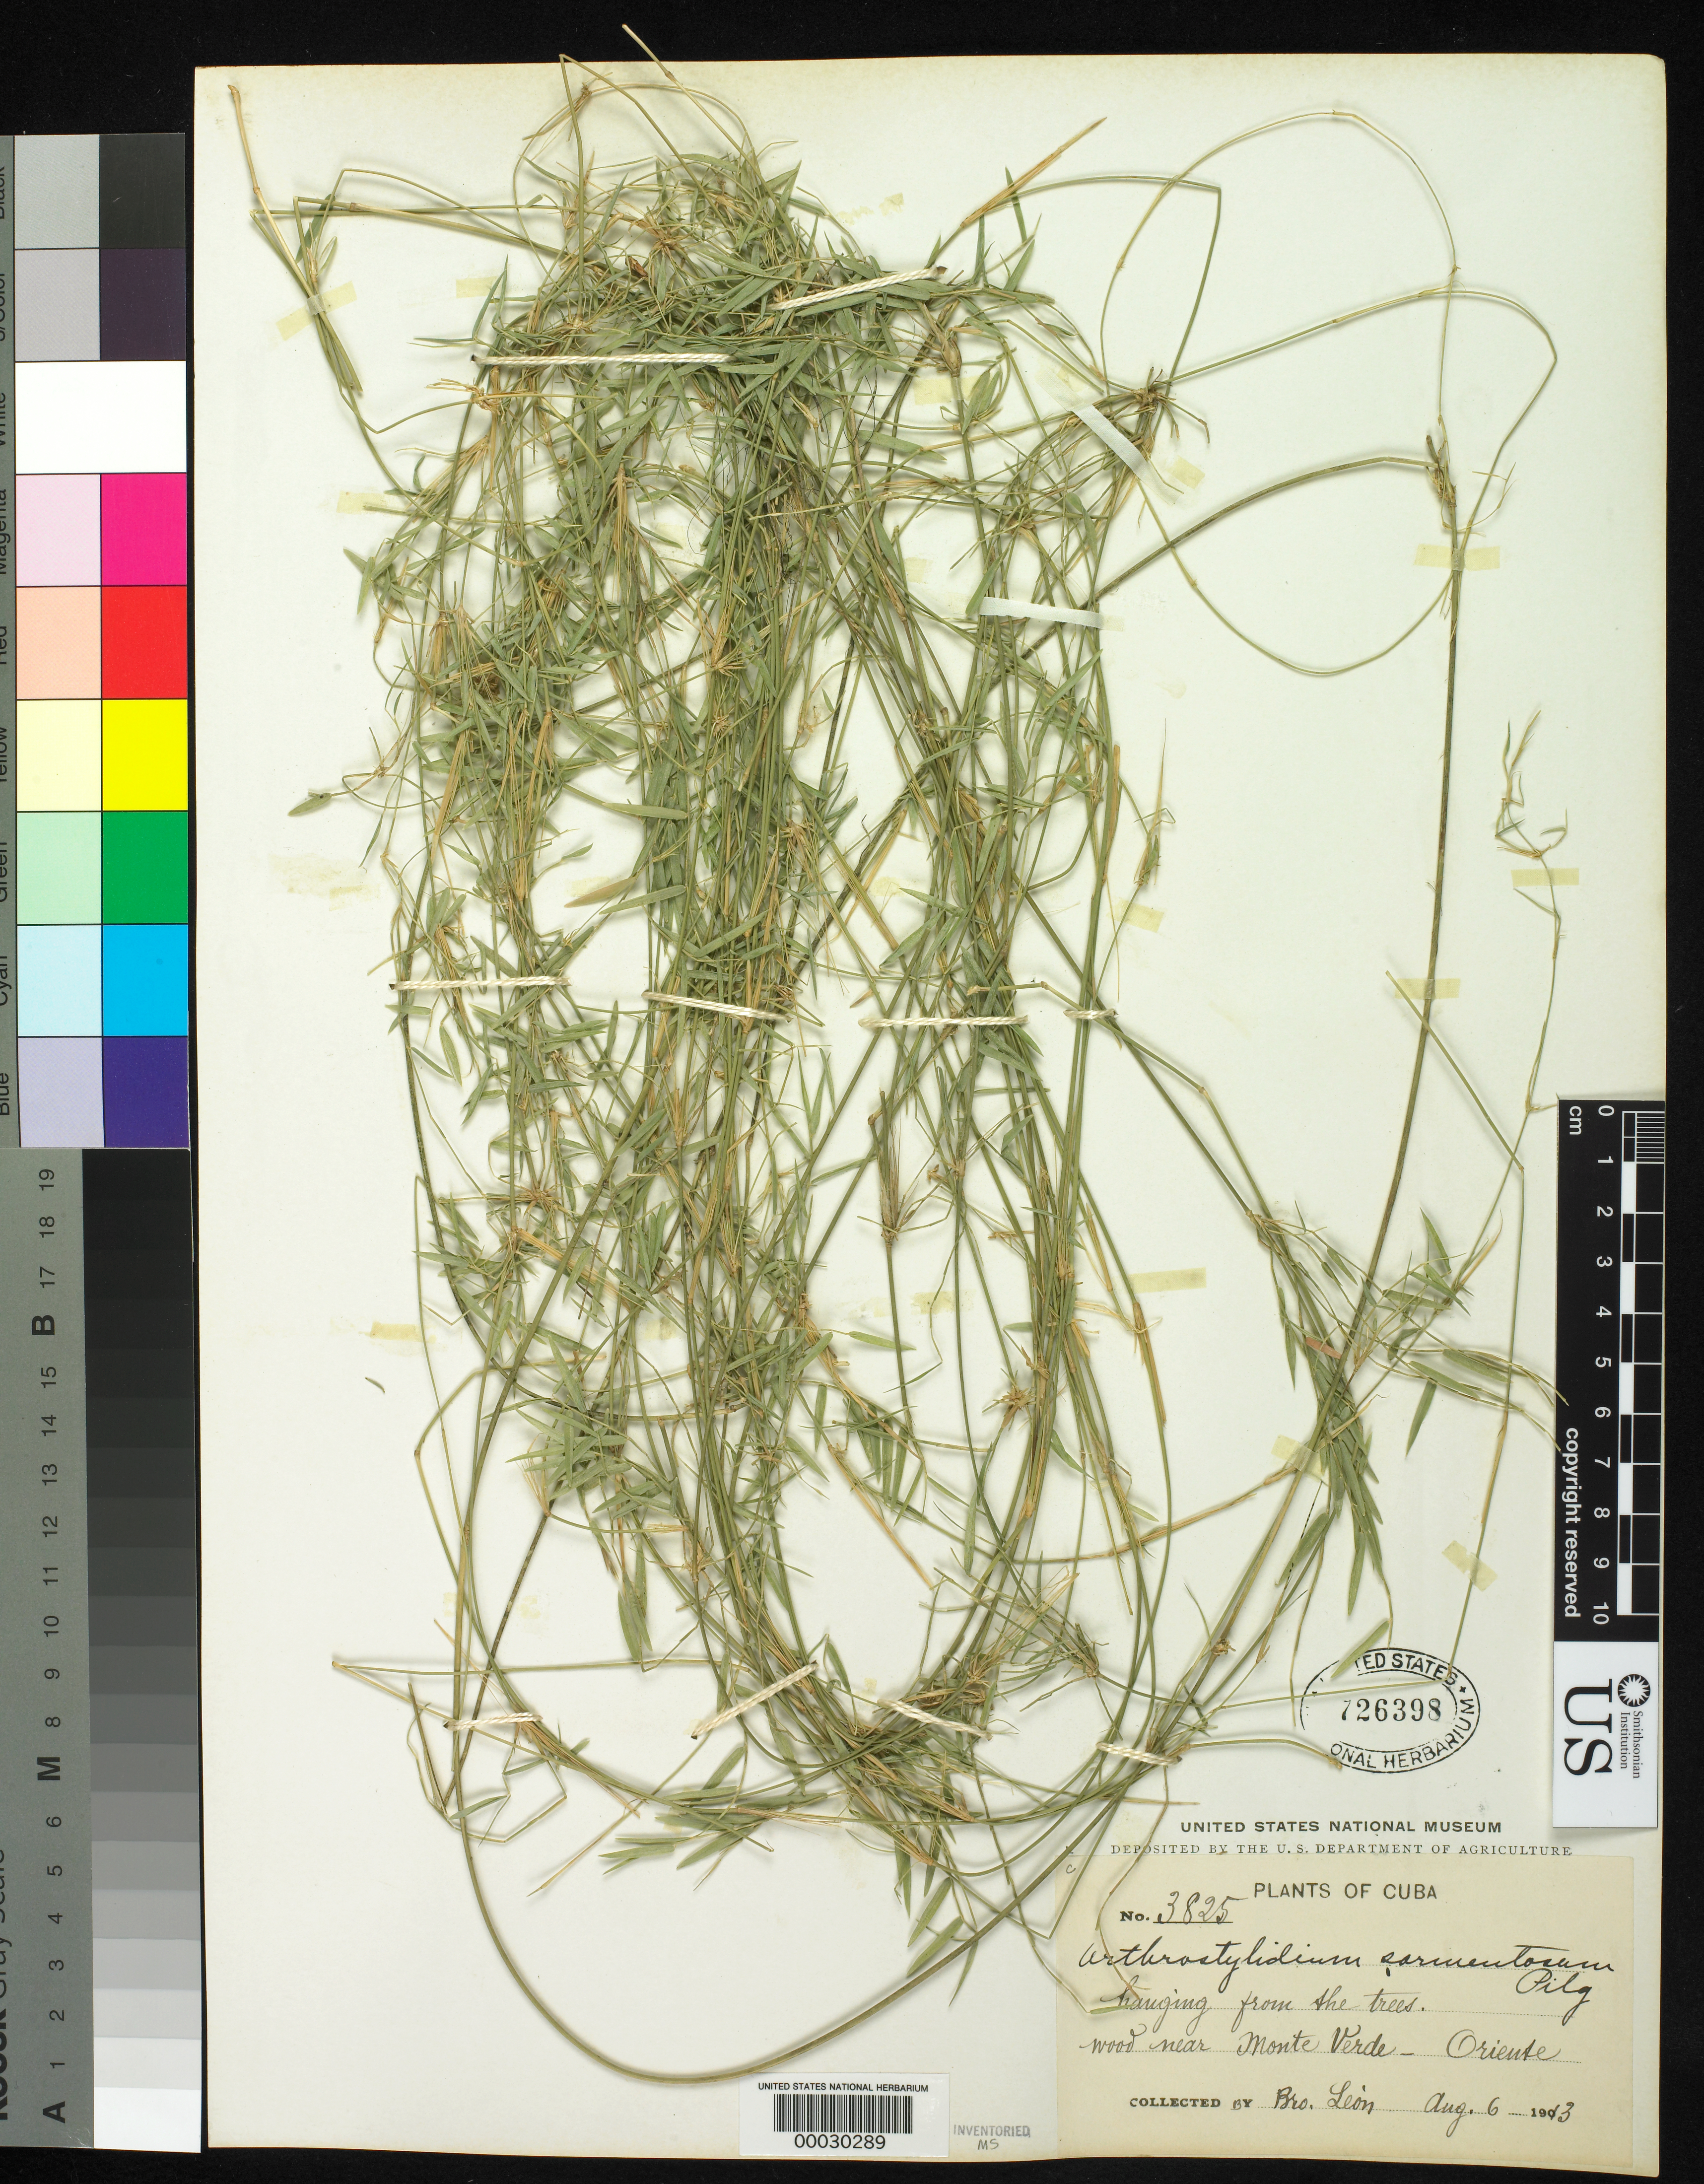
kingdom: Plantae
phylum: Tracheophyta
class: Liliopsida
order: Poales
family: Poaceae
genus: Arthrostylidium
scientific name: Arthrostylidium sarmentosum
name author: Pilg. in Urb.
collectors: Bro. León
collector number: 3826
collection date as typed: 06 Aug 1913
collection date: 1913-08-06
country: Cuba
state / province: Oriente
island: Greater Antilles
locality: Monte verde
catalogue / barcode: US 726398